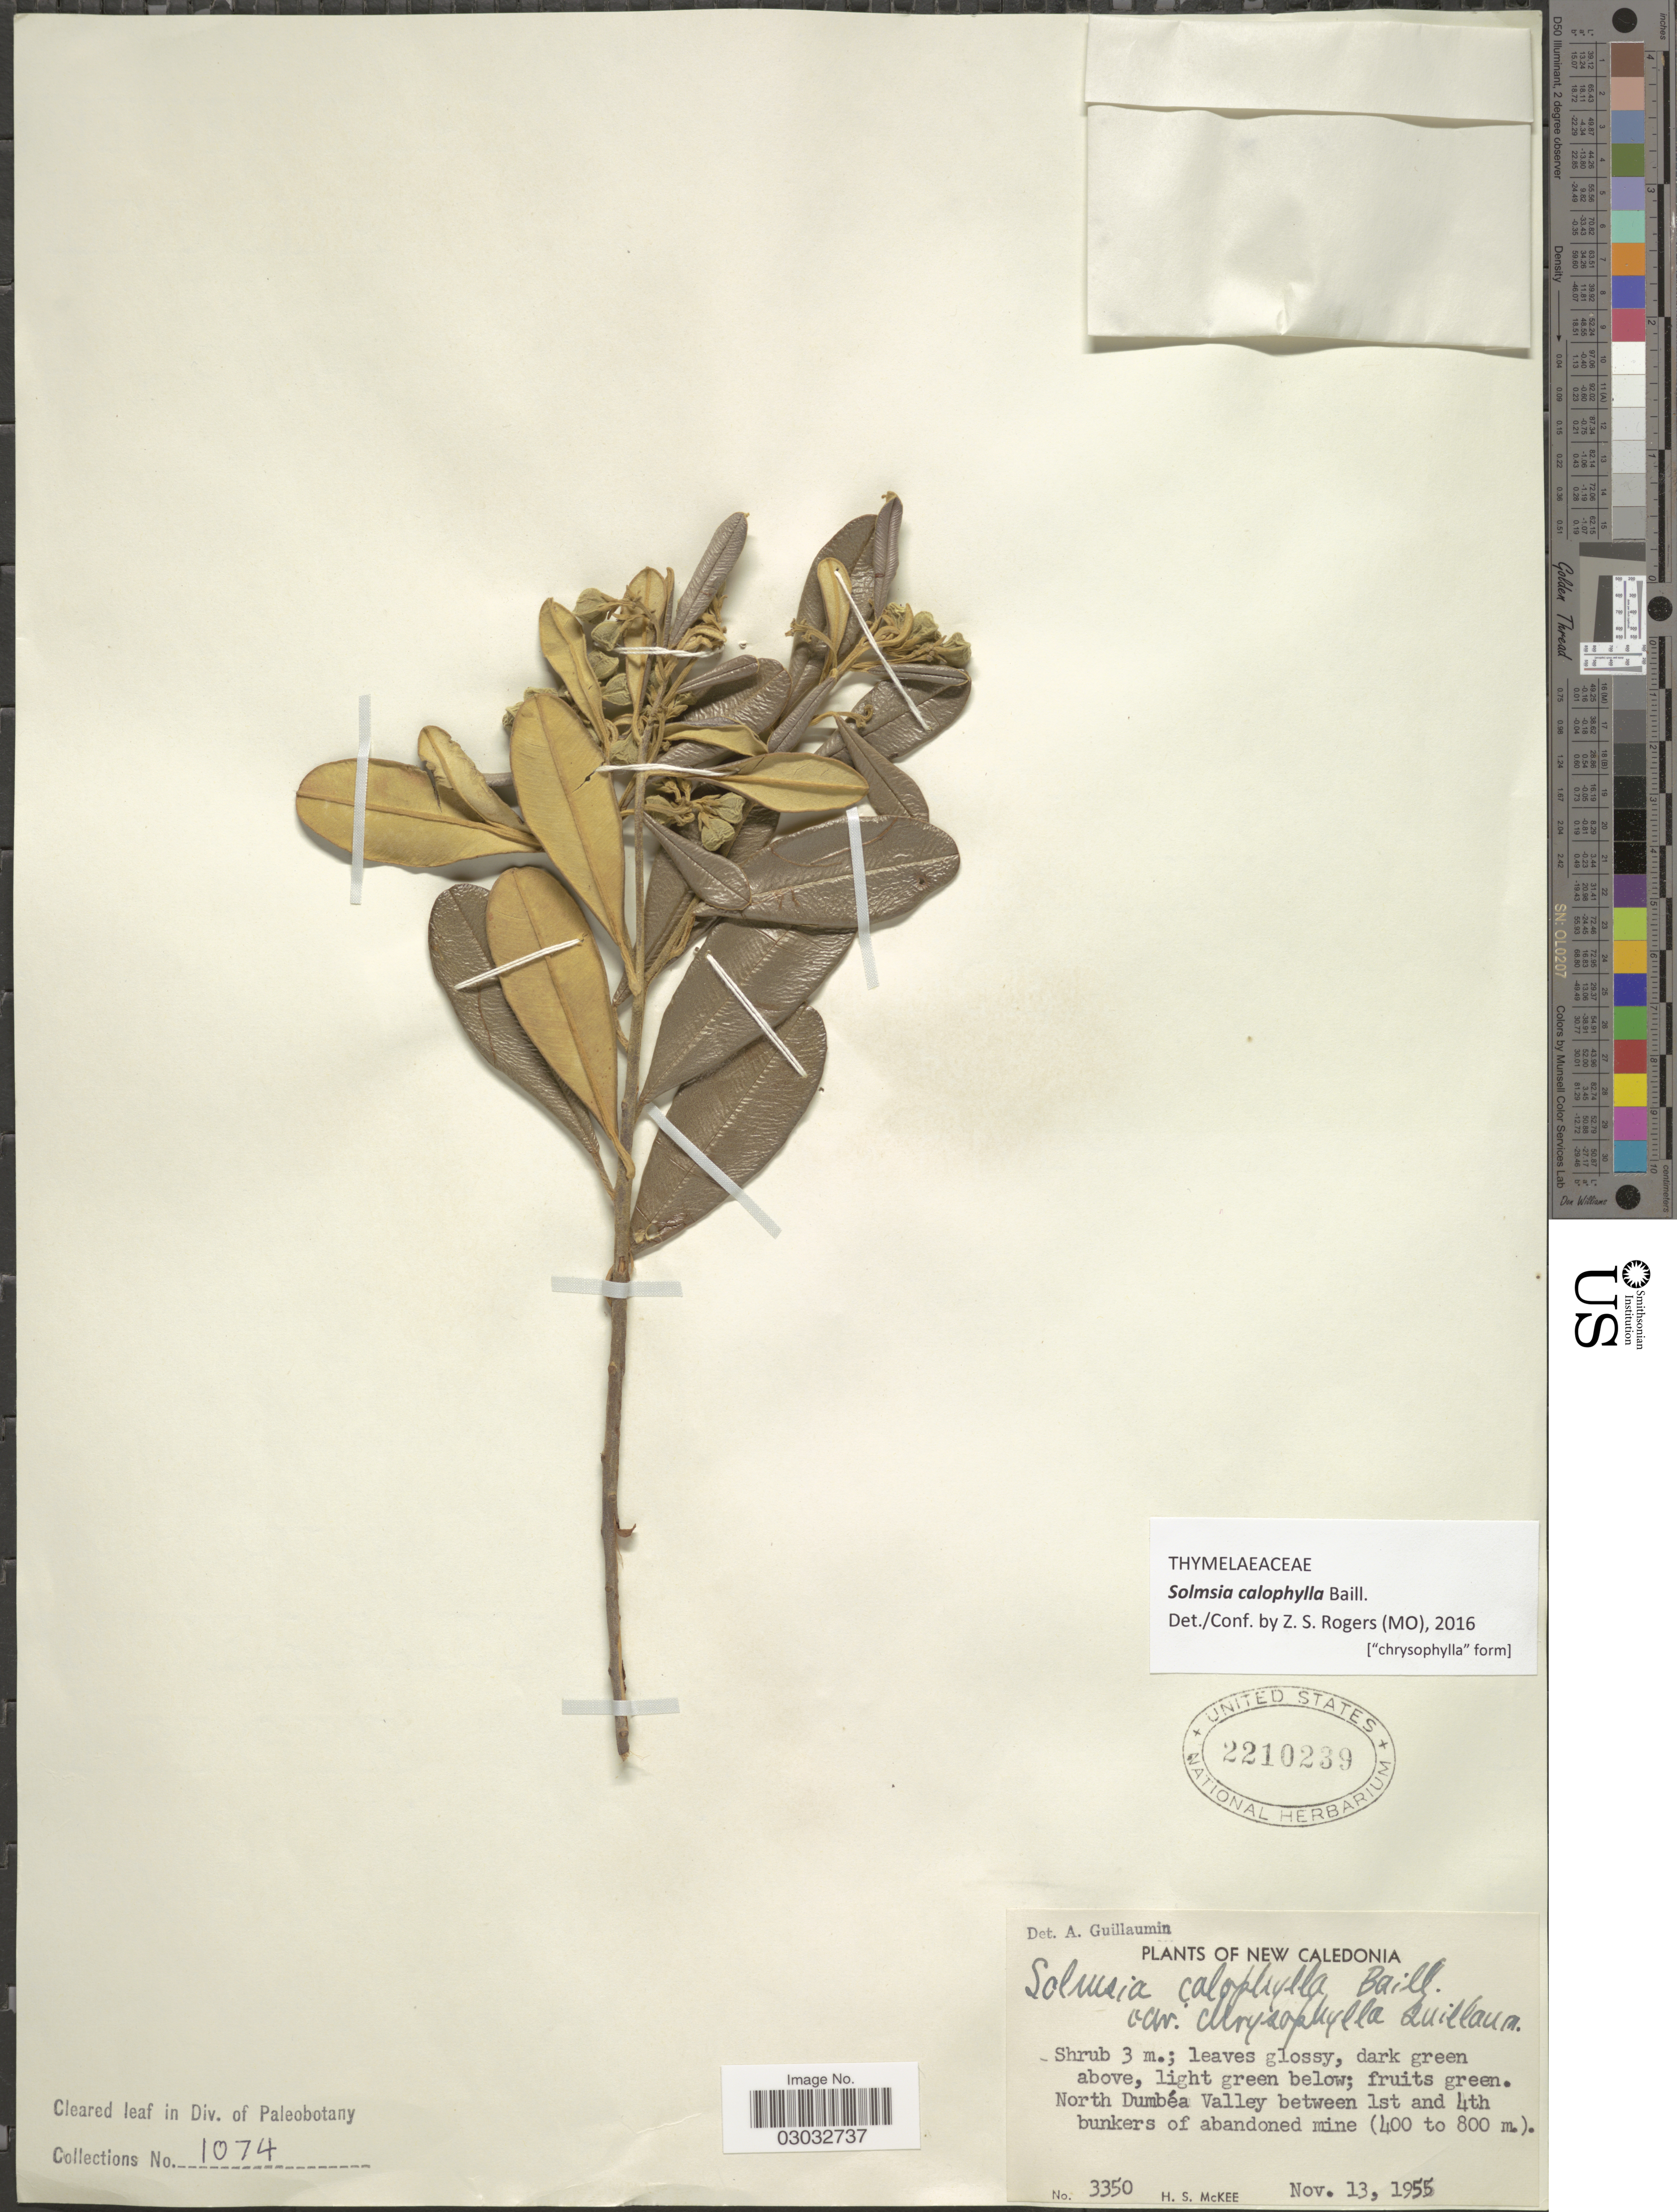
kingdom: Plantae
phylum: Tracheophyta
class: Magnoliopsida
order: Malvales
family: Thymelaeaceae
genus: Solmsia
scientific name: Solmsia calophylla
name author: Baill.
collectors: H. S. McKee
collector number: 3350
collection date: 1955-11-13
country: New Caledonia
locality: North Dumbéa Valley between 1st and 4th bunkers of abandoned mine.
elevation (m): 400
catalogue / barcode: US 2210239